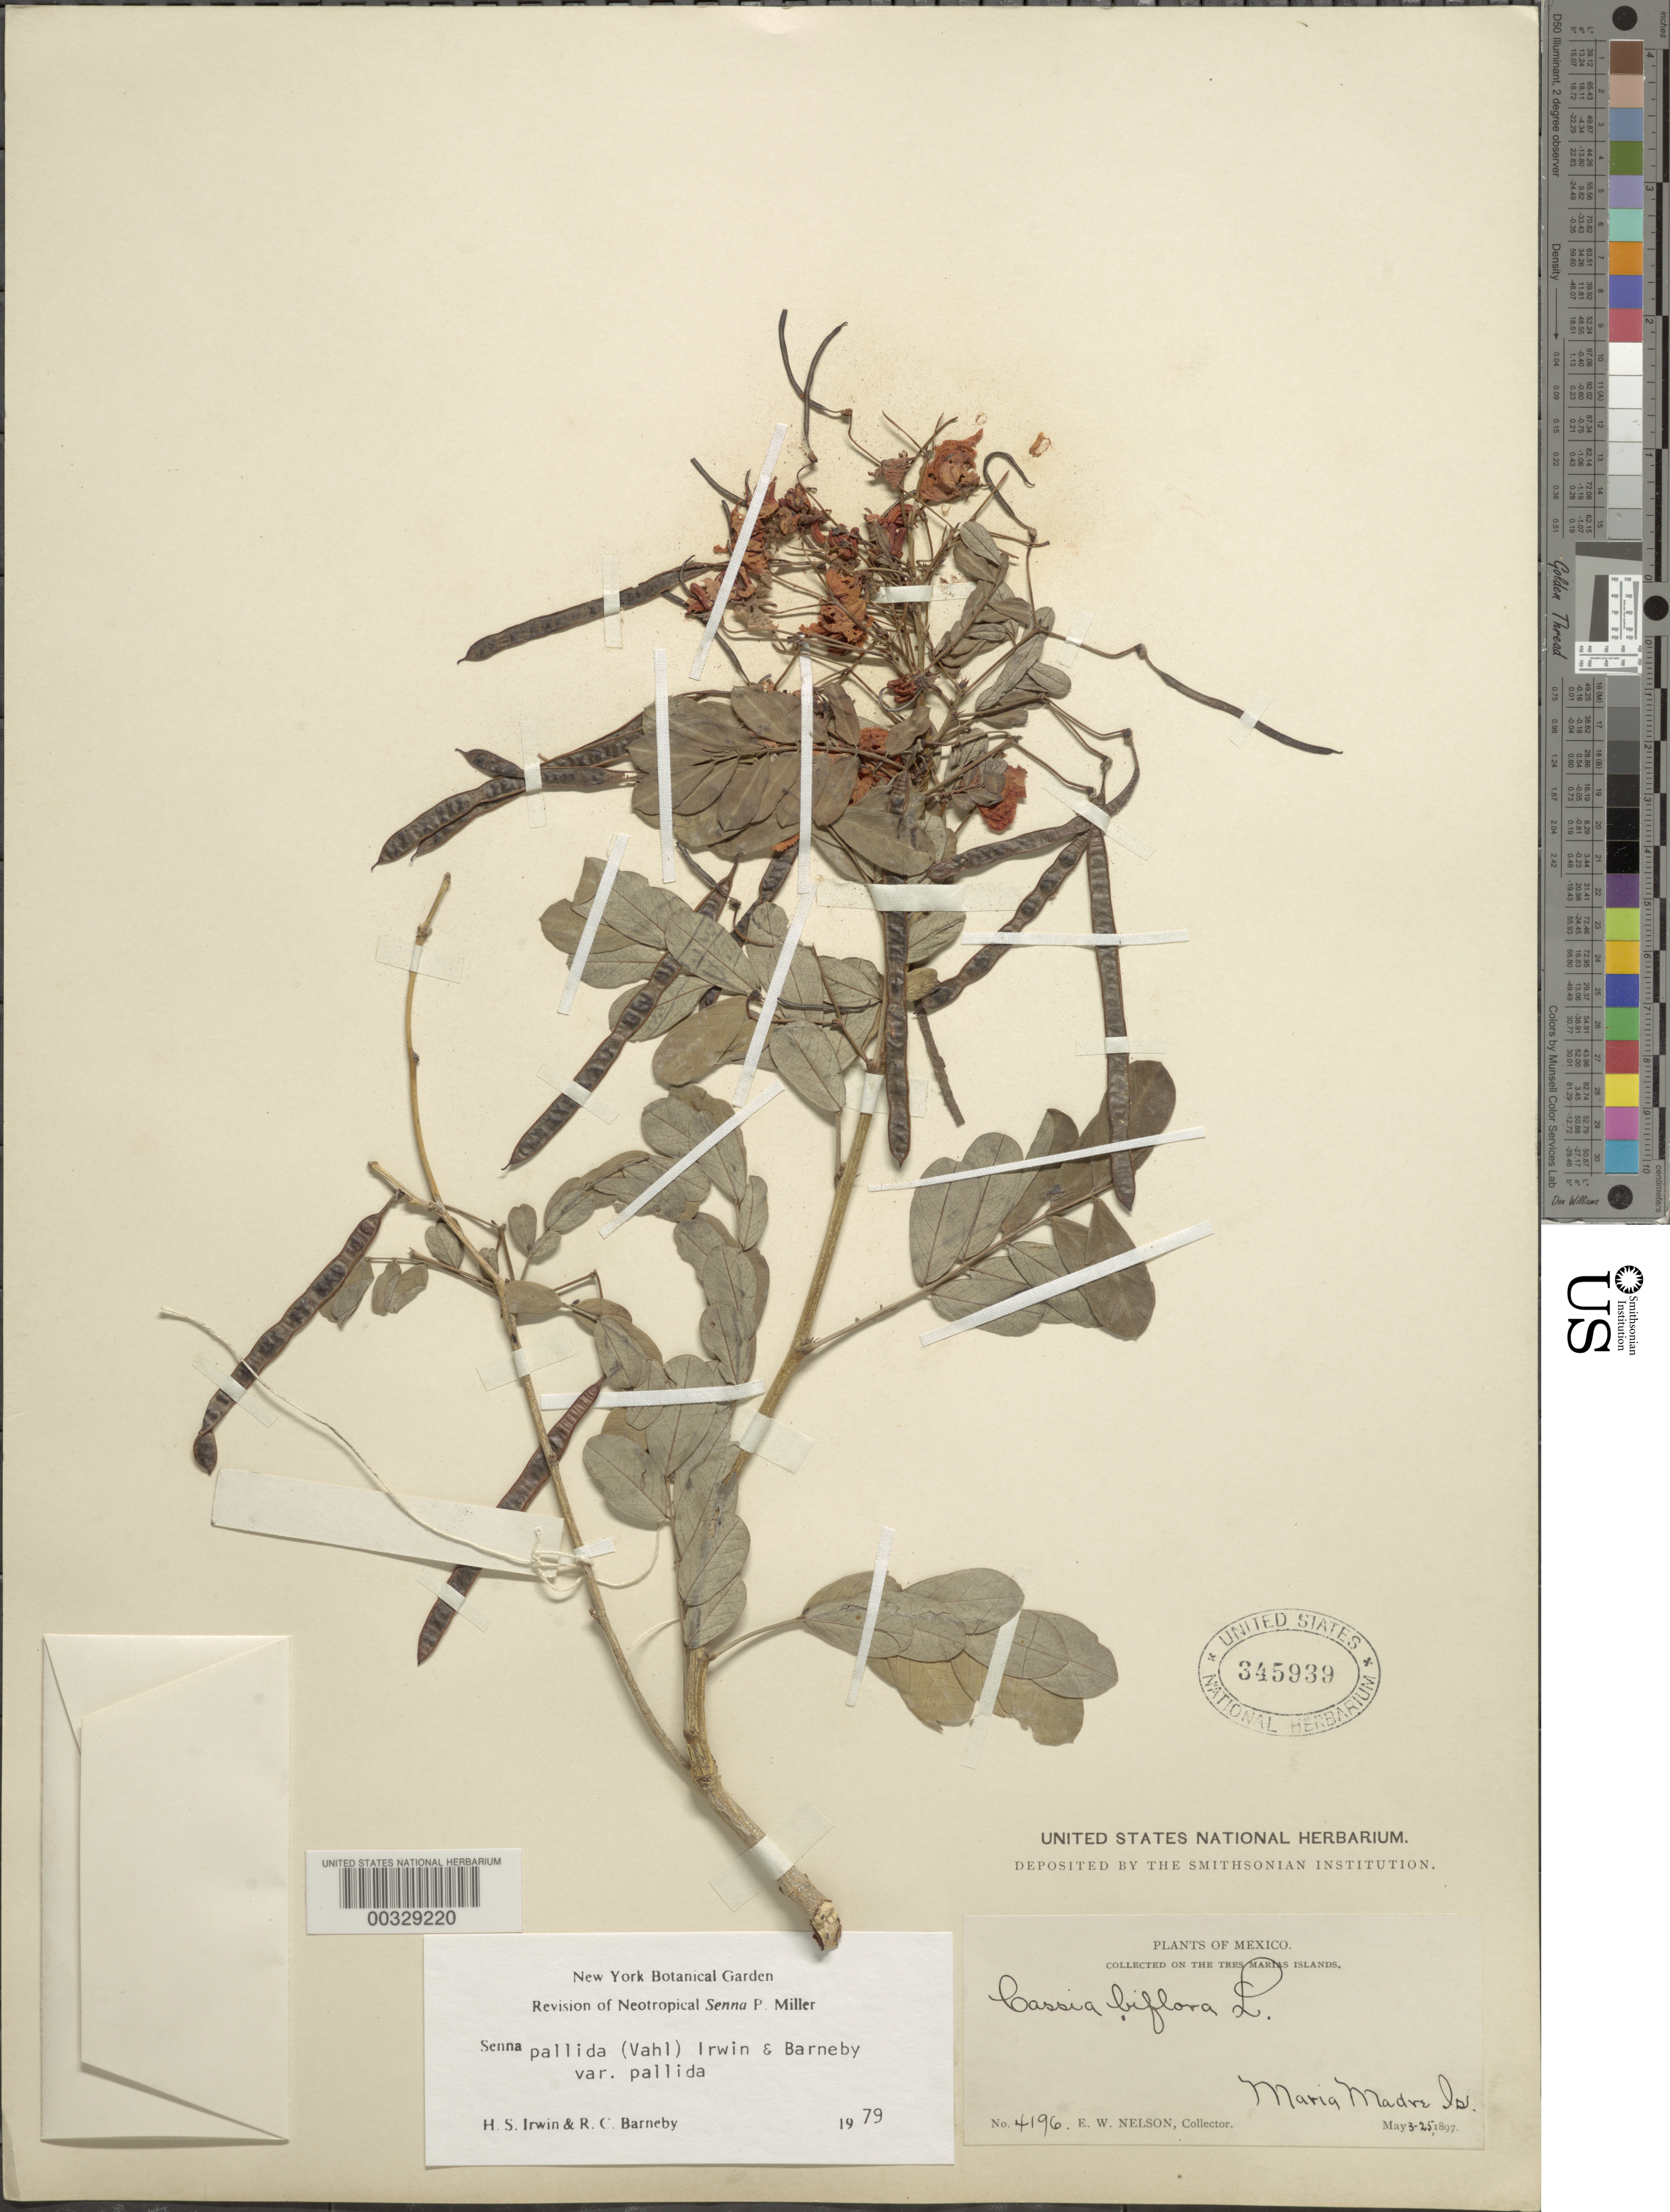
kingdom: Plantae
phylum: Tracheophyta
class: Magnoliopsida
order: Fabales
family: Fabaceae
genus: Senna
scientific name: Senna pallida var. pallida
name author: (Vahl) H.S. Irwin & Barneby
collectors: E. W. Nelson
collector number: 4196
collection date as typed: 03 May 1897 to 25 May 1897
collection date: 1897-05-03/1897-05-25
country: Mexico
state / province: Nayarit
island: Maria Madre Island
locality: Maria madre, tres marias islands [Tres Marias Is.]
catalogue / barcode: US 345939